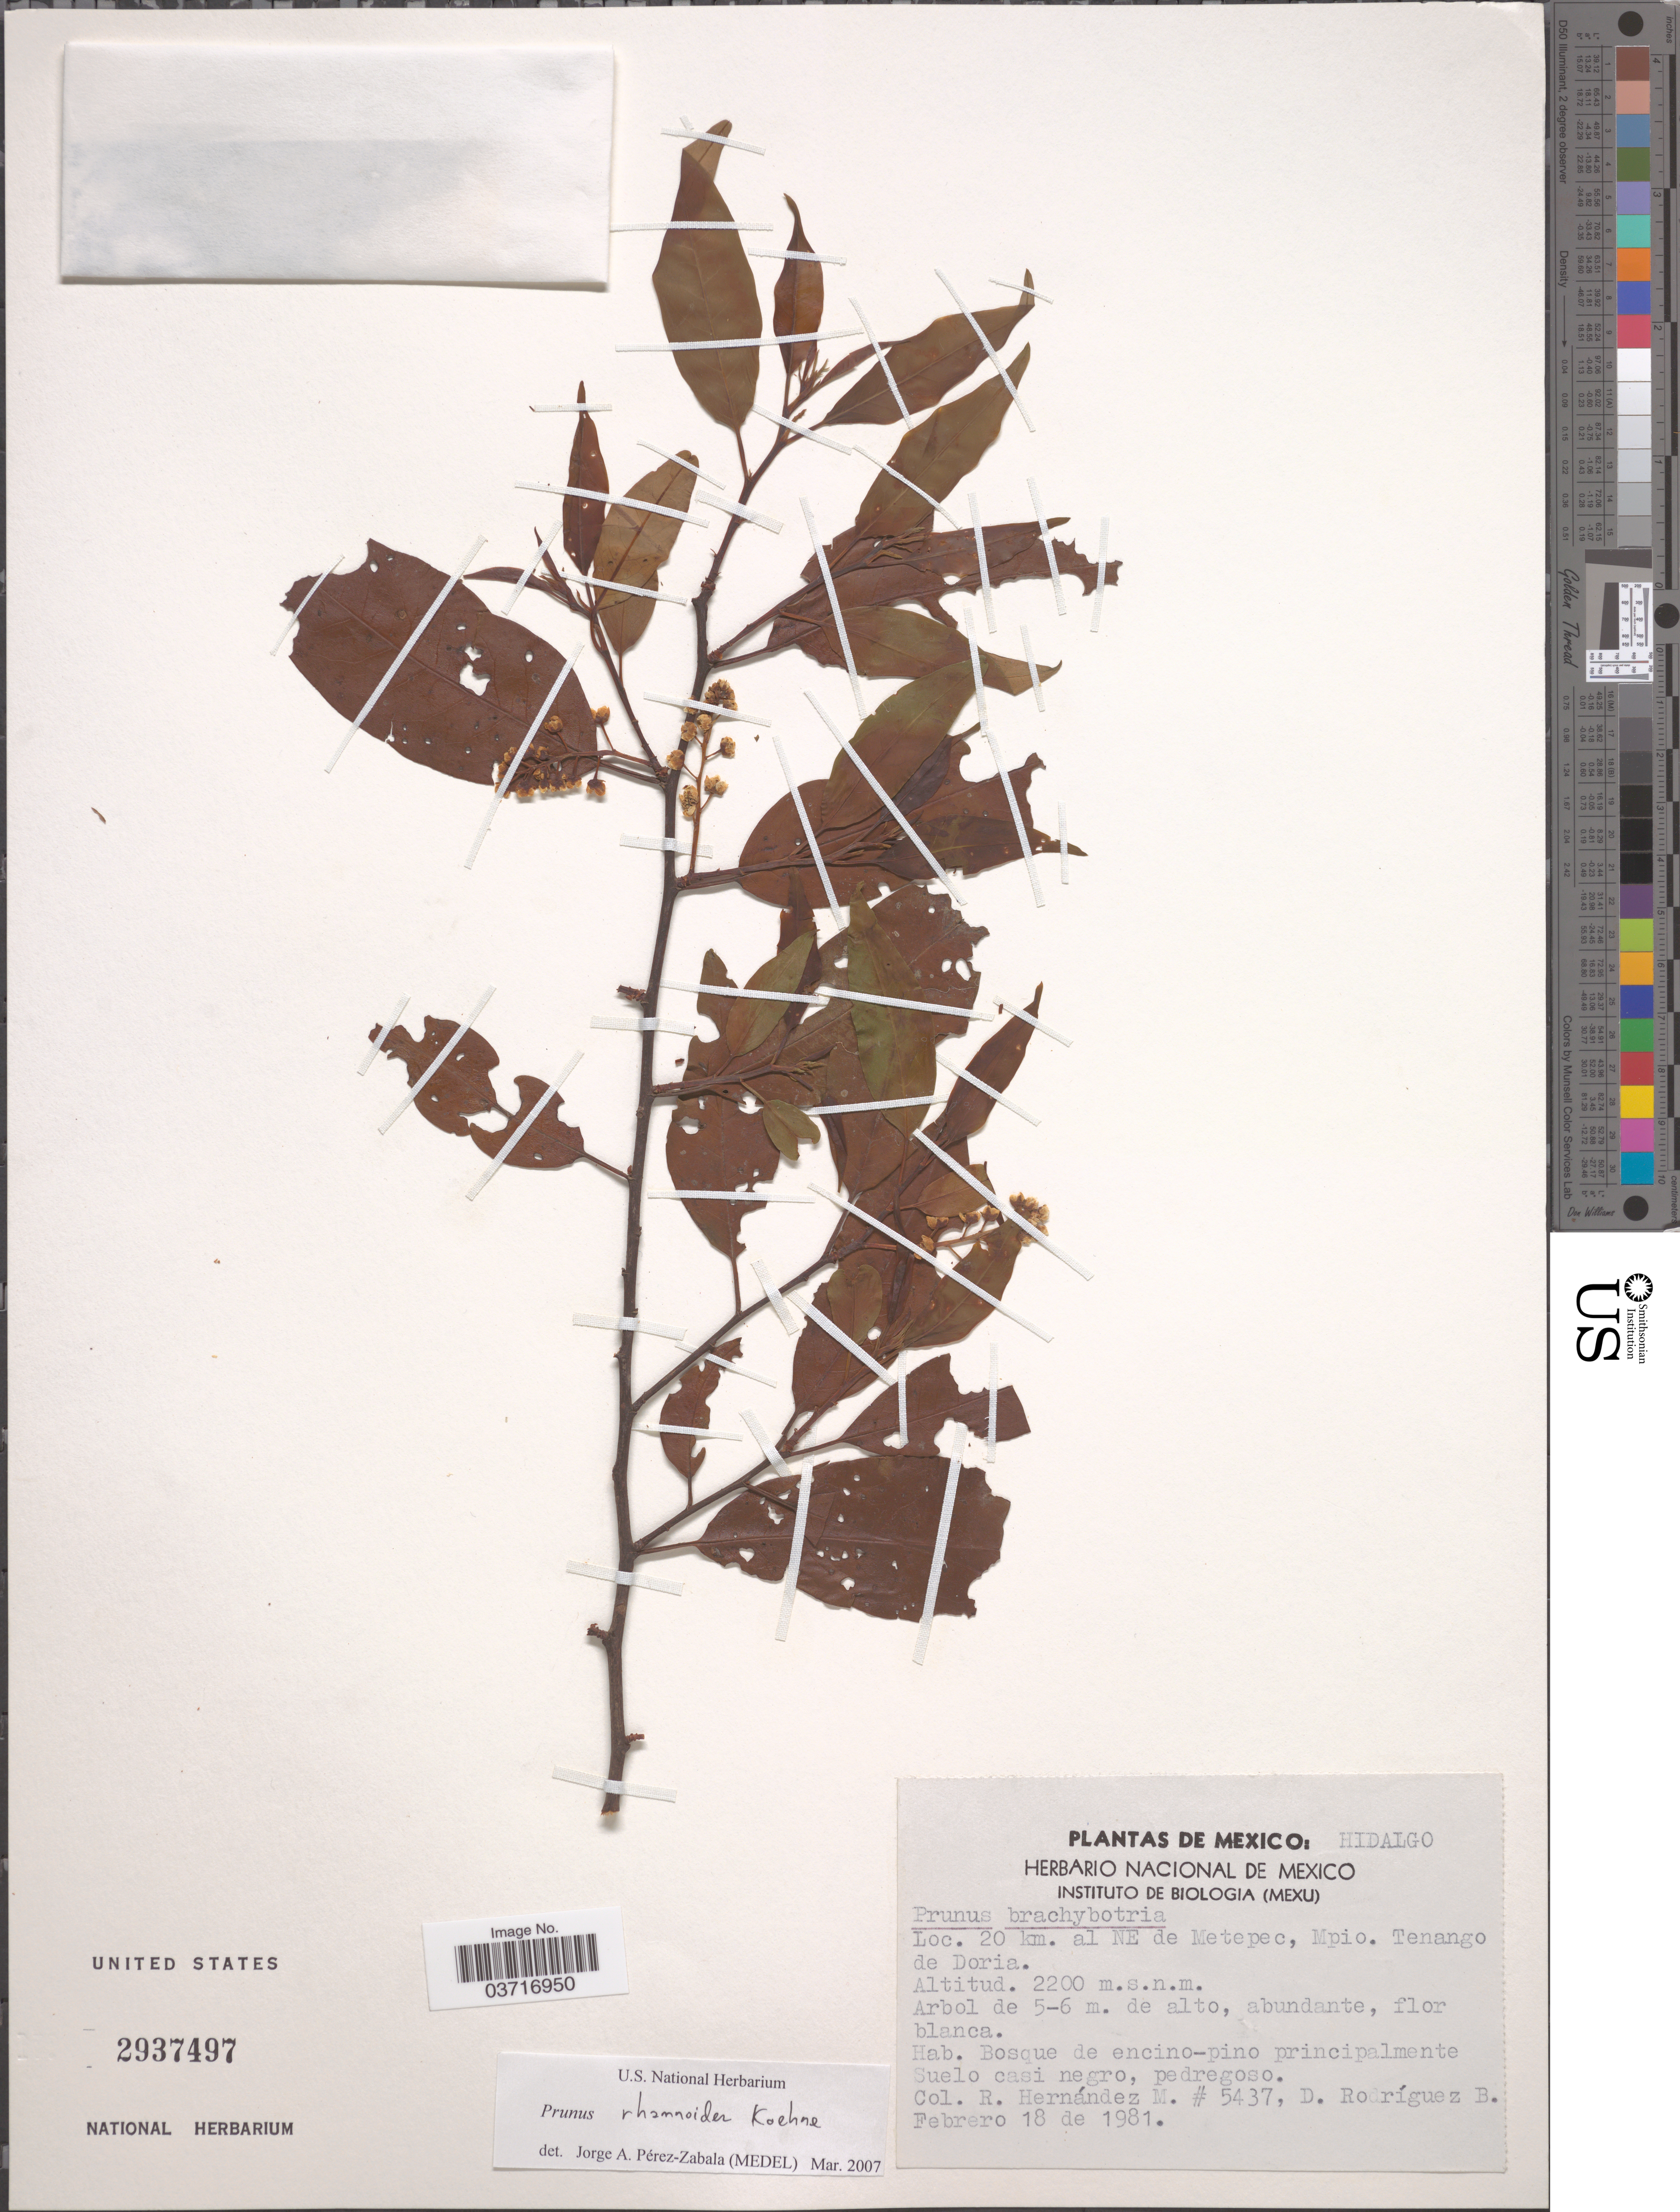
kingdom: Plantae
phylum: Tracheophyta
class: Magnoliopsida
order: Rosales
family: Rosaceae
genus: Prunus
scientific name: Prunus rhamnoides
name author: Koehne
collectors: R. Hernández M. & D. Rodríguez B.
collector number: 5437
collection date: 1981-02-18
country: Mexico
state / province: Hidalgo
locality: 20 km. al NE de Metepec, Mpio. Tenango de Doria.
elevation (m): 2200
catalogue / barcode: US 2937497